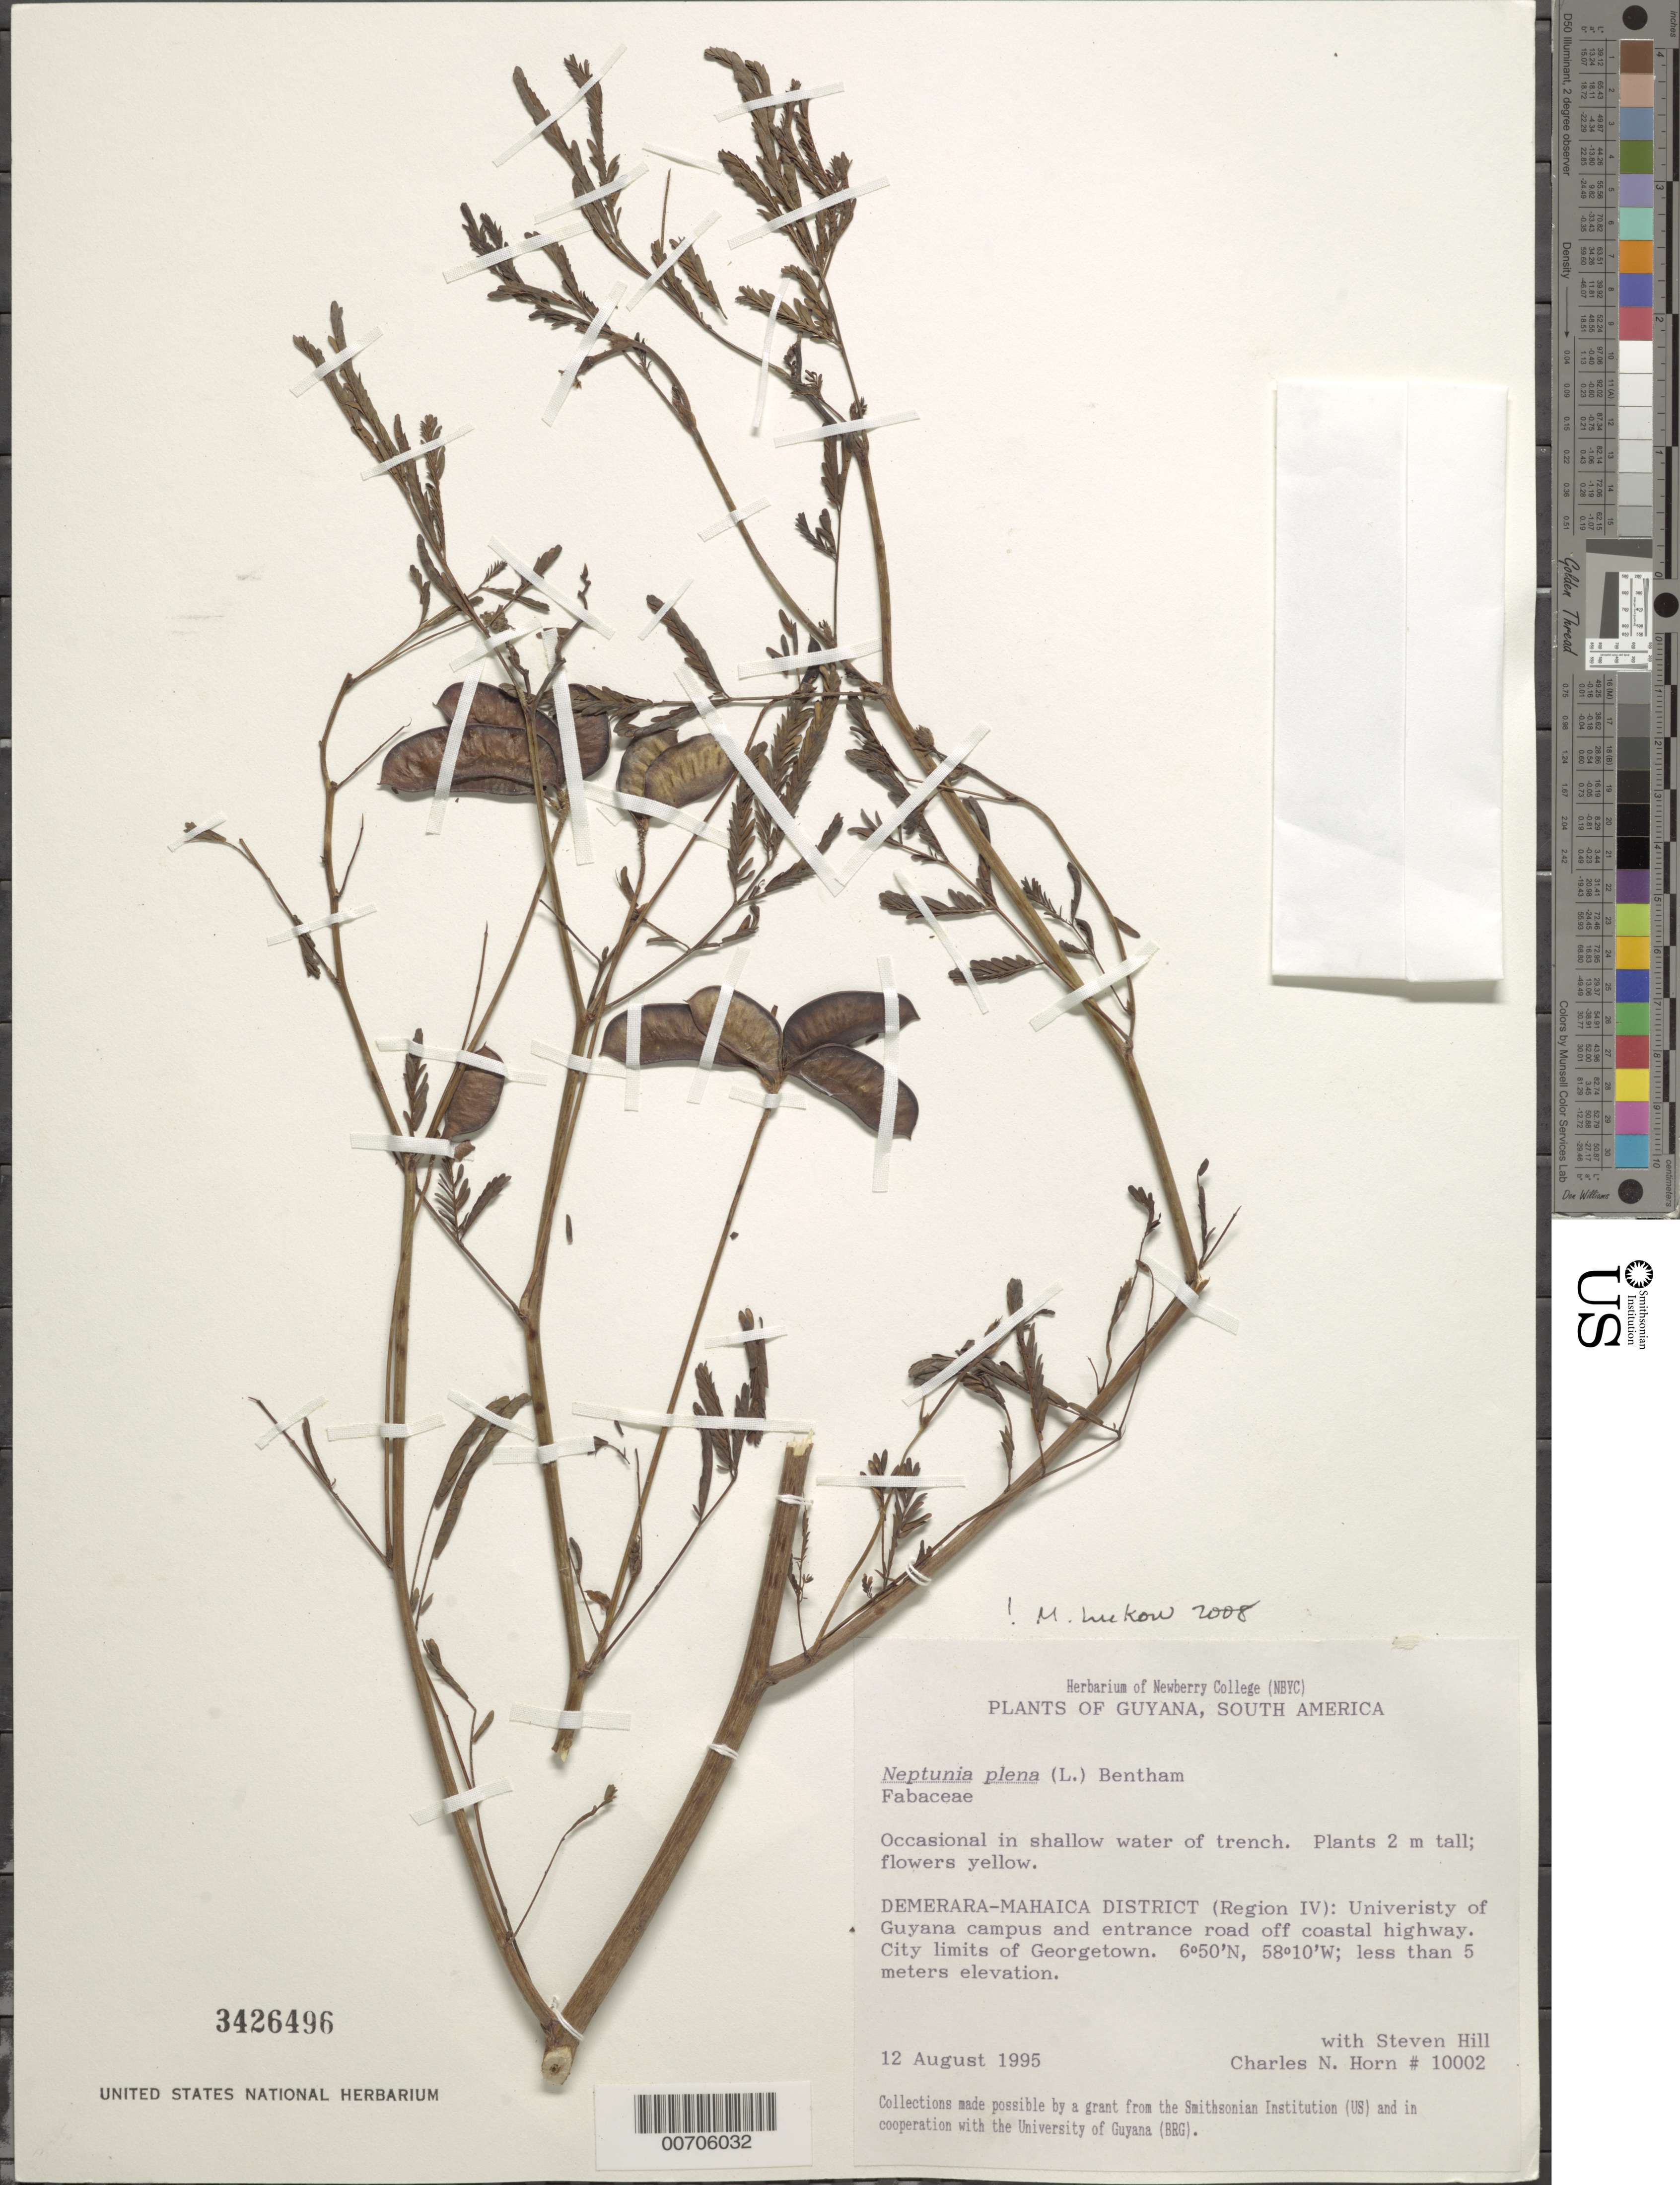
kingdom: Plantae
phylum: Tracheophyta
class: Magnoliopsida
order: Fabales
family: Fabaceae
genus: Neptunia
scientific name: Neptunia plena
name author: (L.) Benth.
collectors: C. N. Horn & S. Hill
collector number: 10002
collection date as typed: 12-Aug-95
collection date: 1995-08-12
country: Guyana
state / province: Demerara-Mahaica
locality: Georgetown, Univ. of Guyana campus, entrance off coastal hwy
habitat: In shallow water of trench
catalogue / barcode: US 3426496